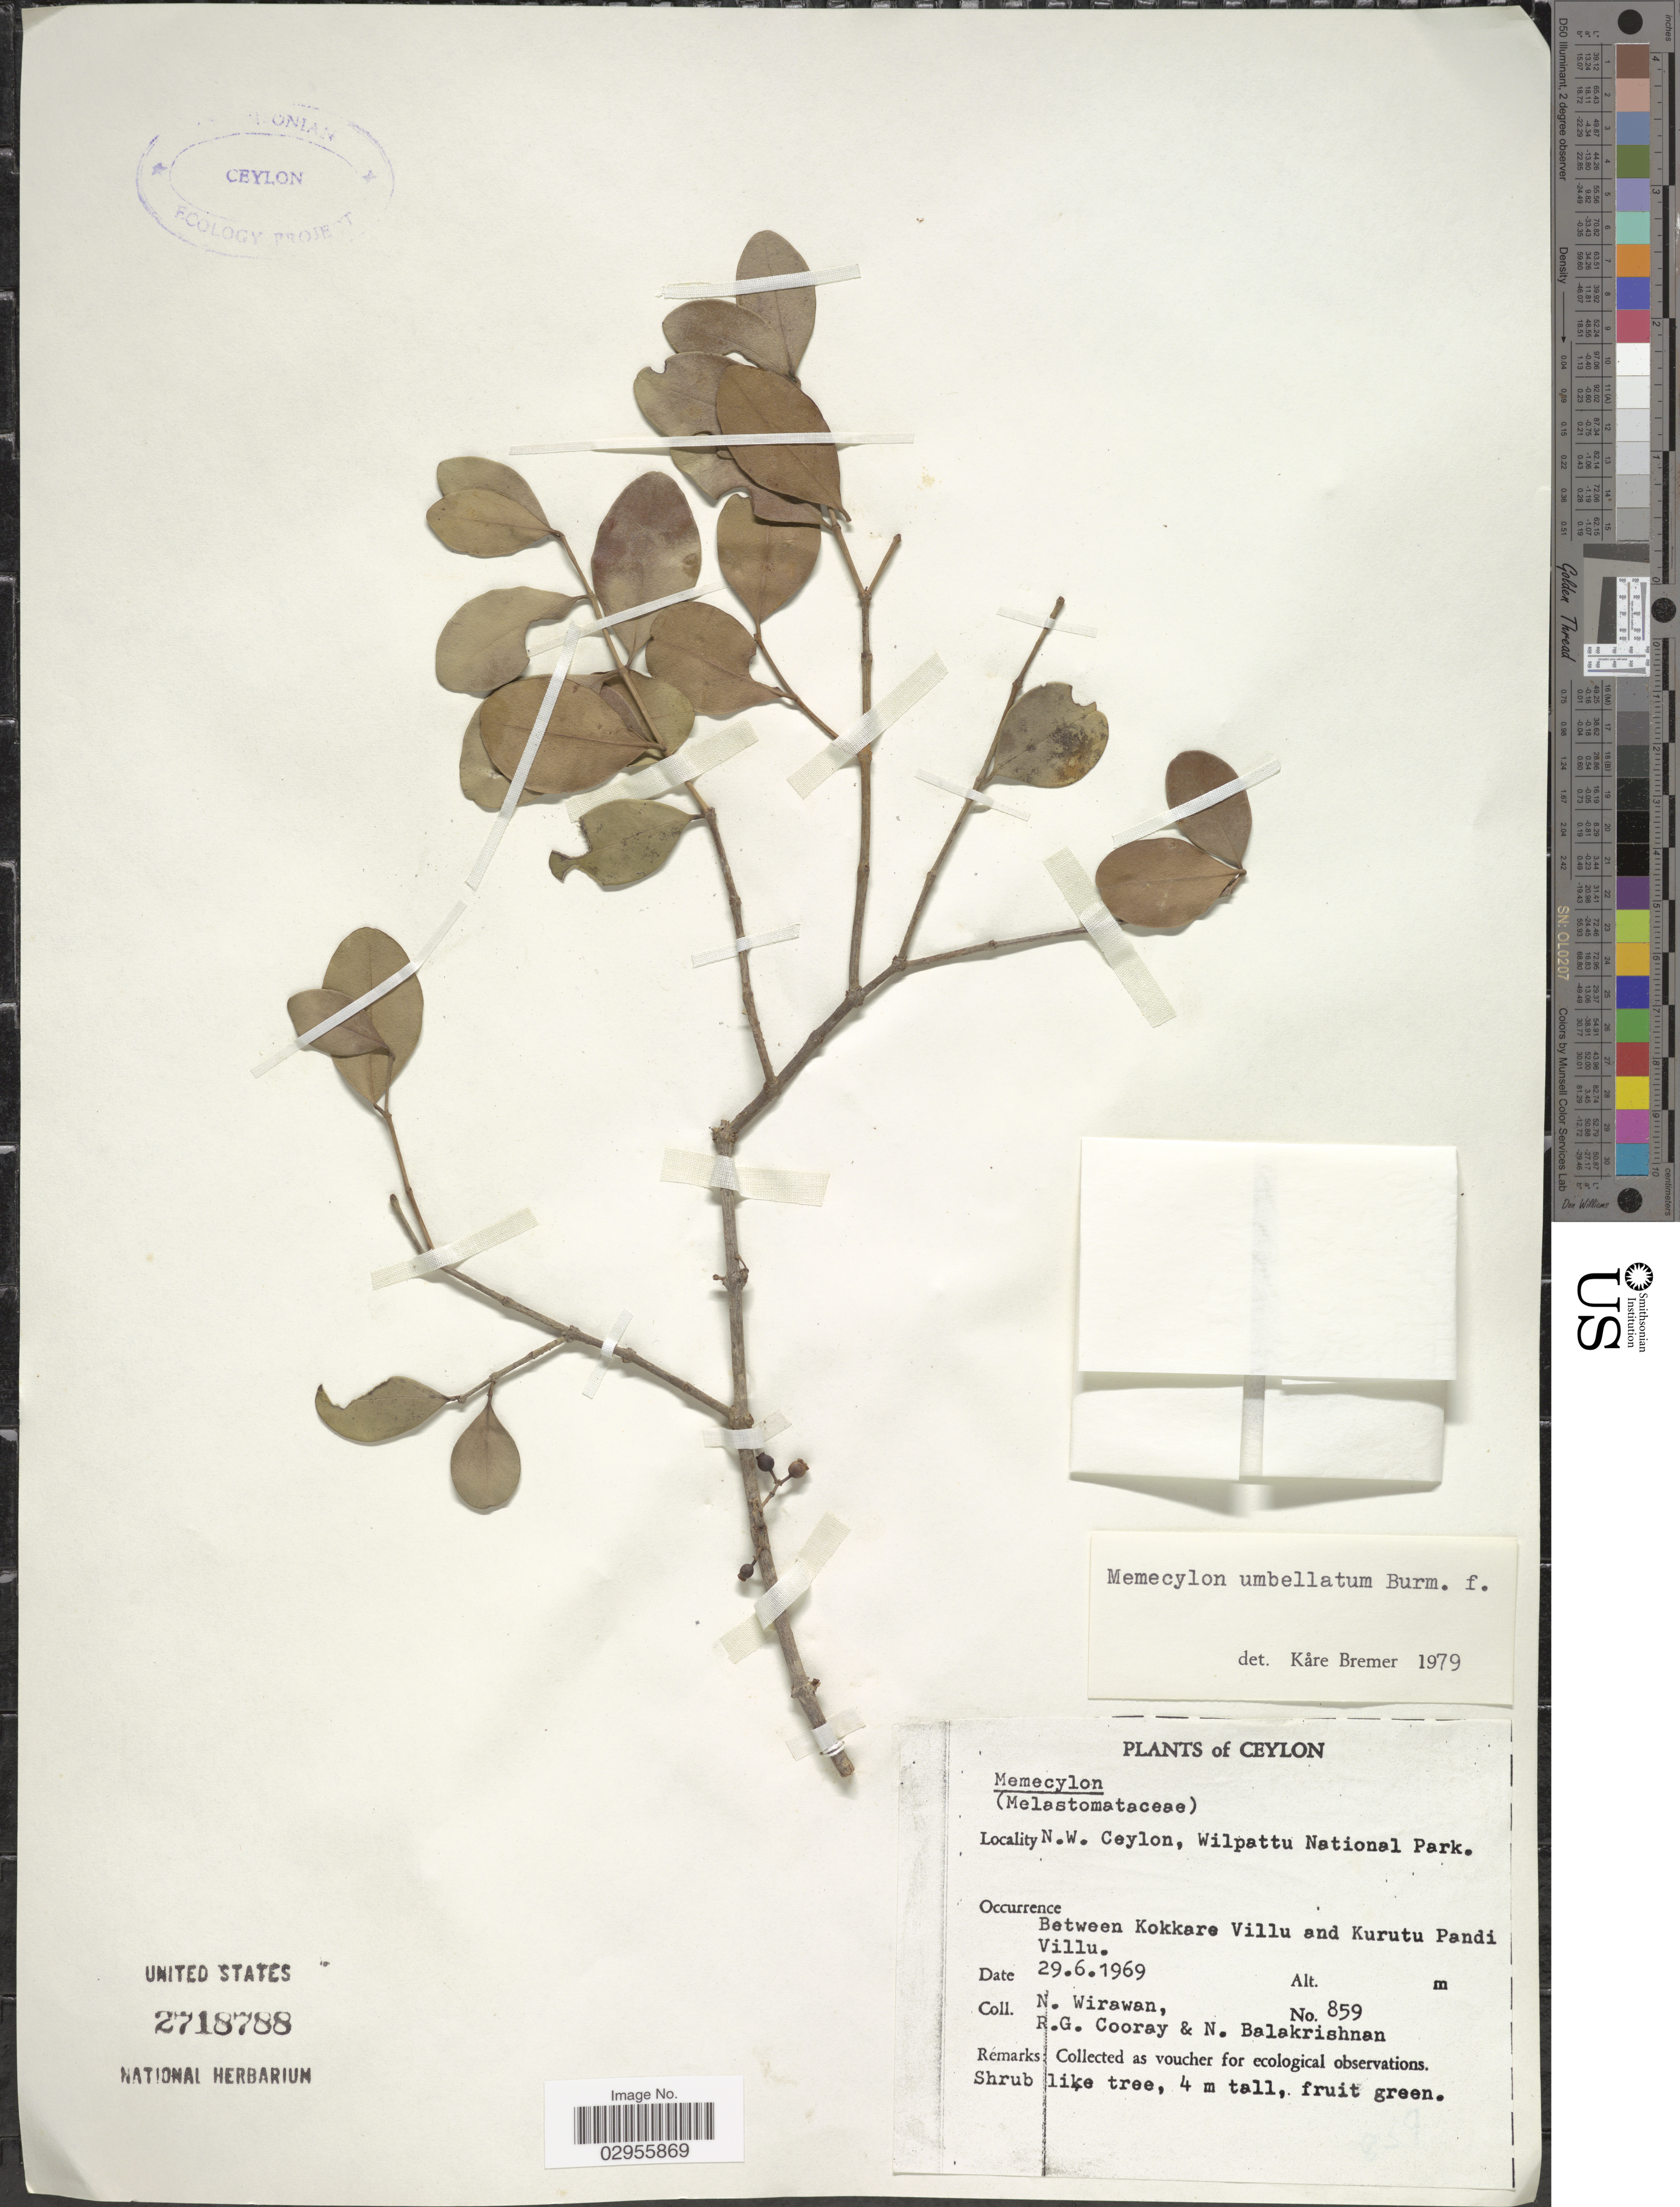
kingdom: Plantae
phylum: Tracheophyta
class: Magnoliopsida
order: Myrtales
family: Melastomataceae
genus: Memecylon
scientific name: Memecylon umbellatum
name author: Burm. f.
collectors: N. Wirawan, R. Cooray & N. Balakrishnan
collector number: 859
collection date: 1969-06-29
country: Sri Lanka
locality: Ceylon. Between Kokkare Villu and Kurutu Pandi Villu.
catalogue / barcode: US 2718788